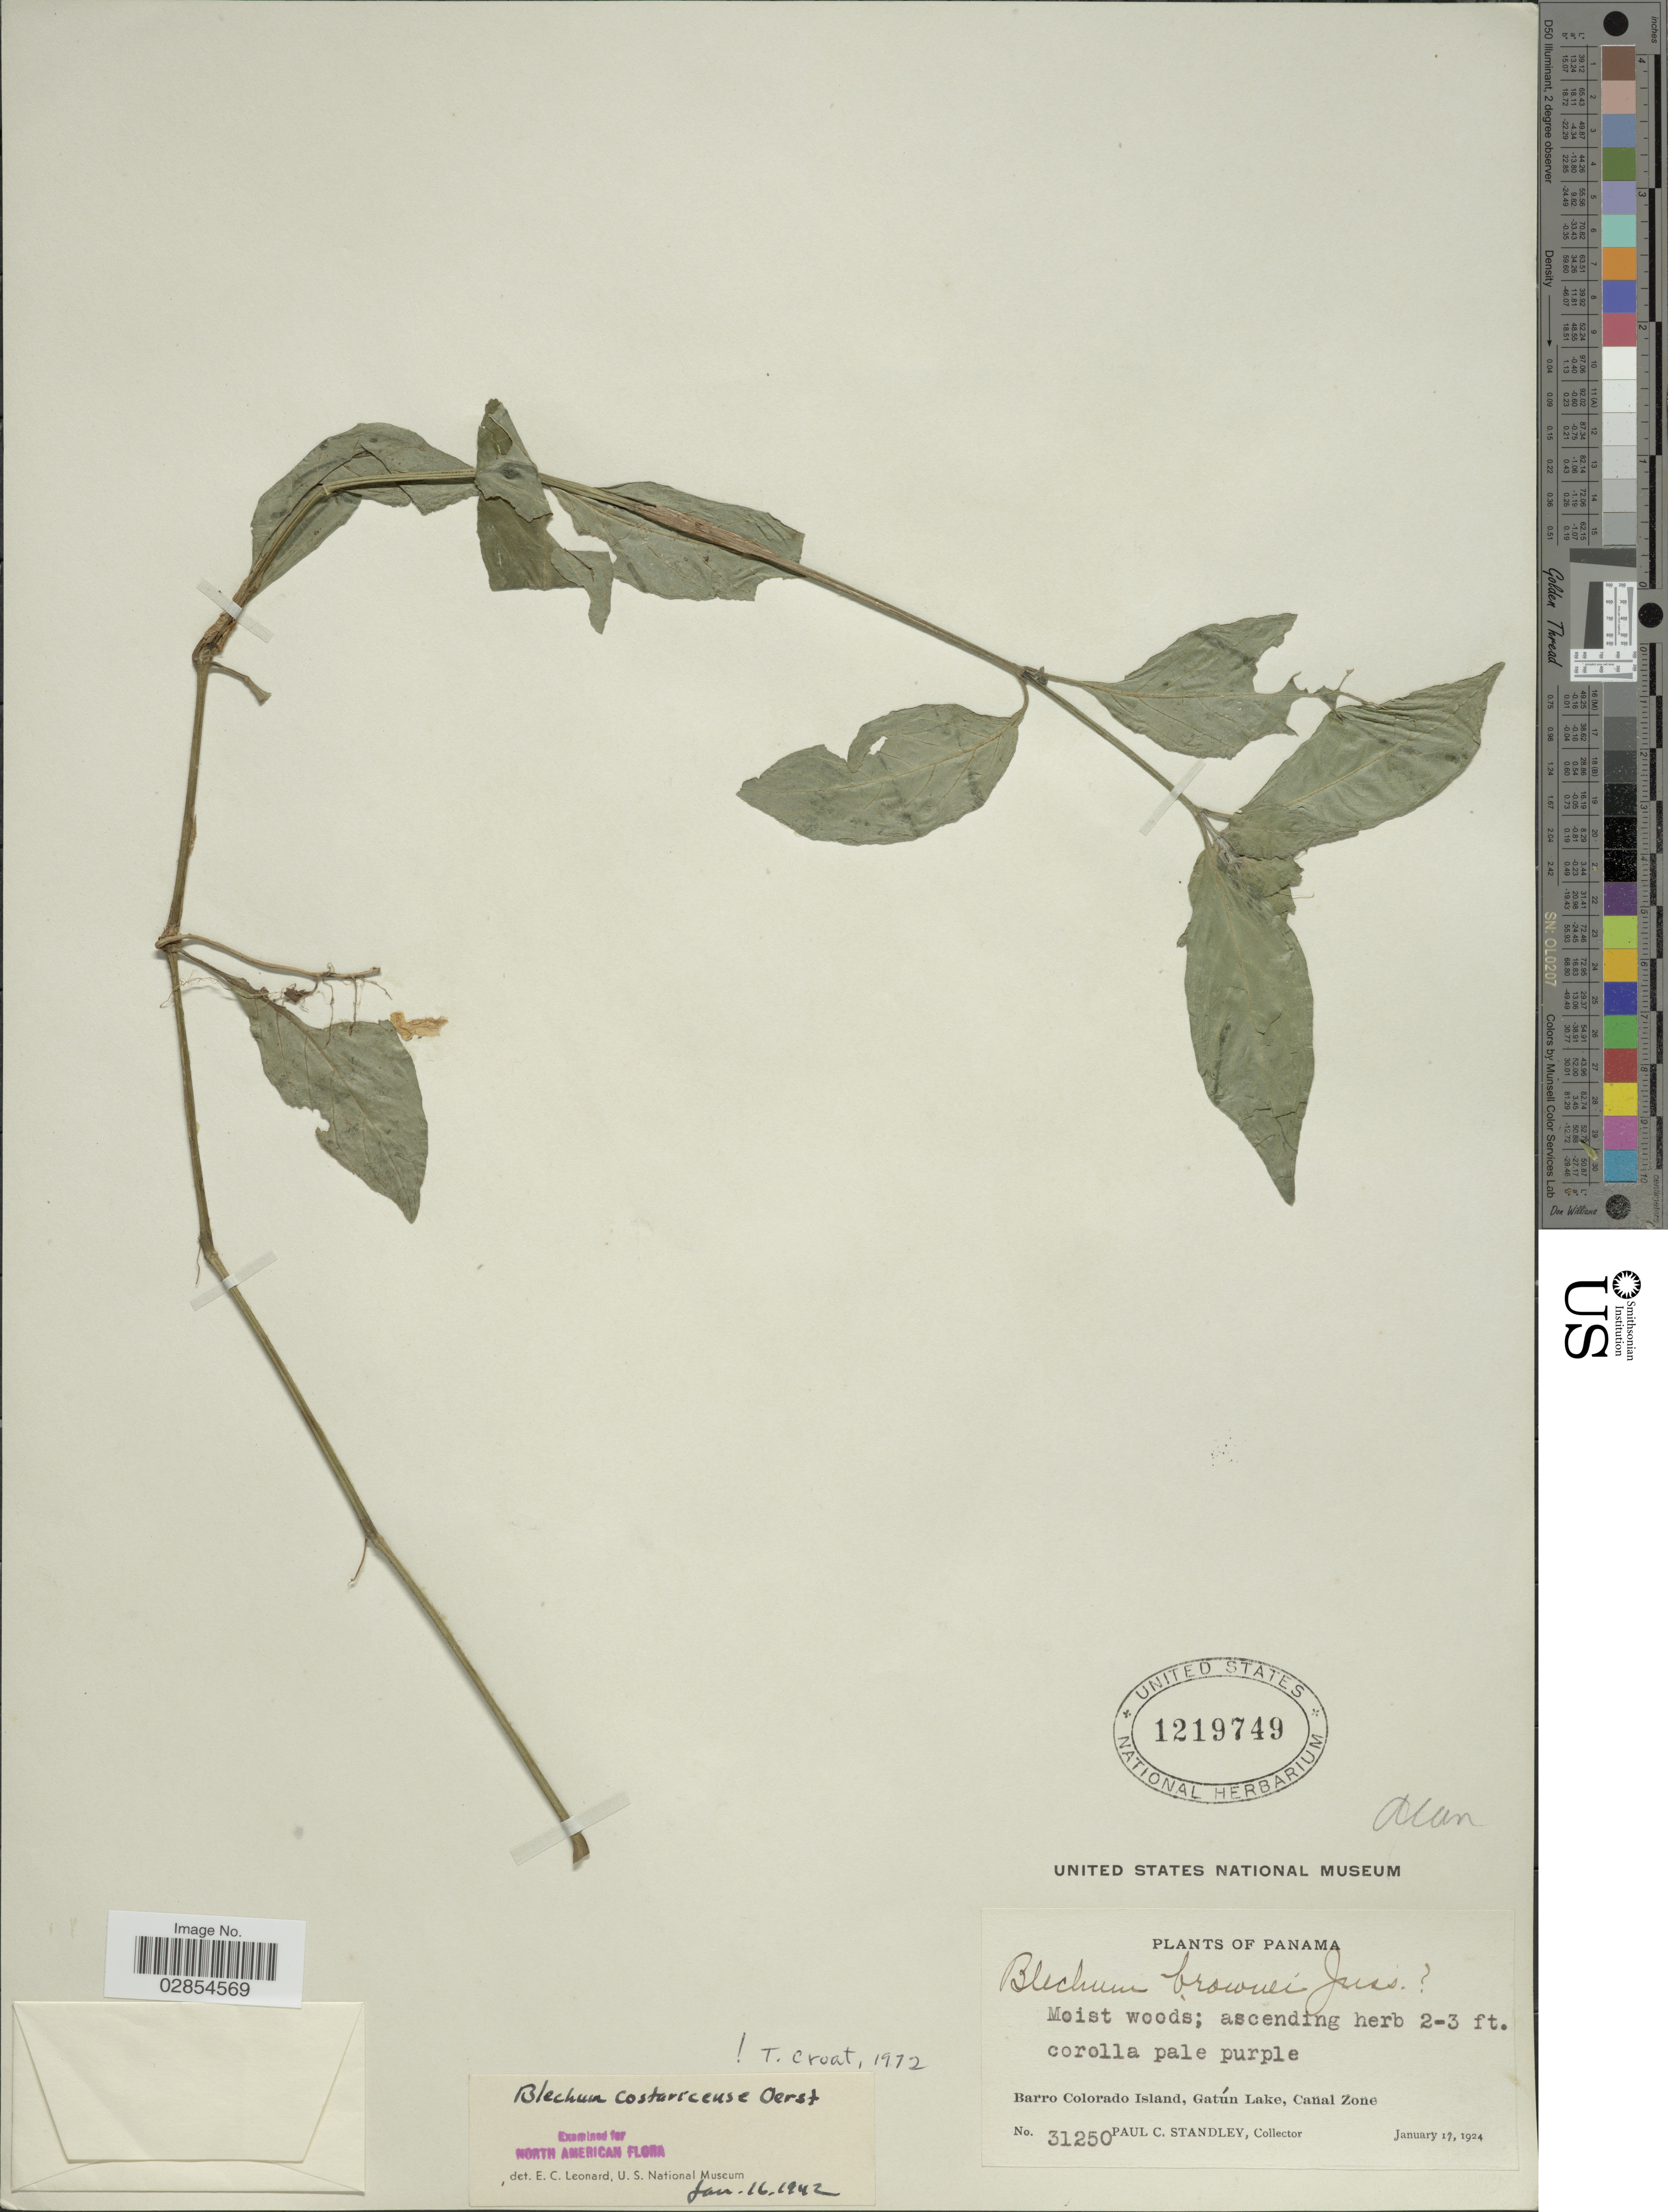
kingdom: Plantae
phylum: Tracheophyta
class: Magnoliopsida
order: Lamiales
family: Acanthaceae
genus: Blechum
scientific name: Blechum costaricense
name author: Oerst.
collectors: P. C. Standley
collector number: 31250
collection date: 1924-01-17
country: Panama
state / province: Panamá Oeste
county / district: Canal Zone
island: Barro Colorado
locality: Barro Colorado Island, Gatún Lake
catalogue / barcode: US 1219749